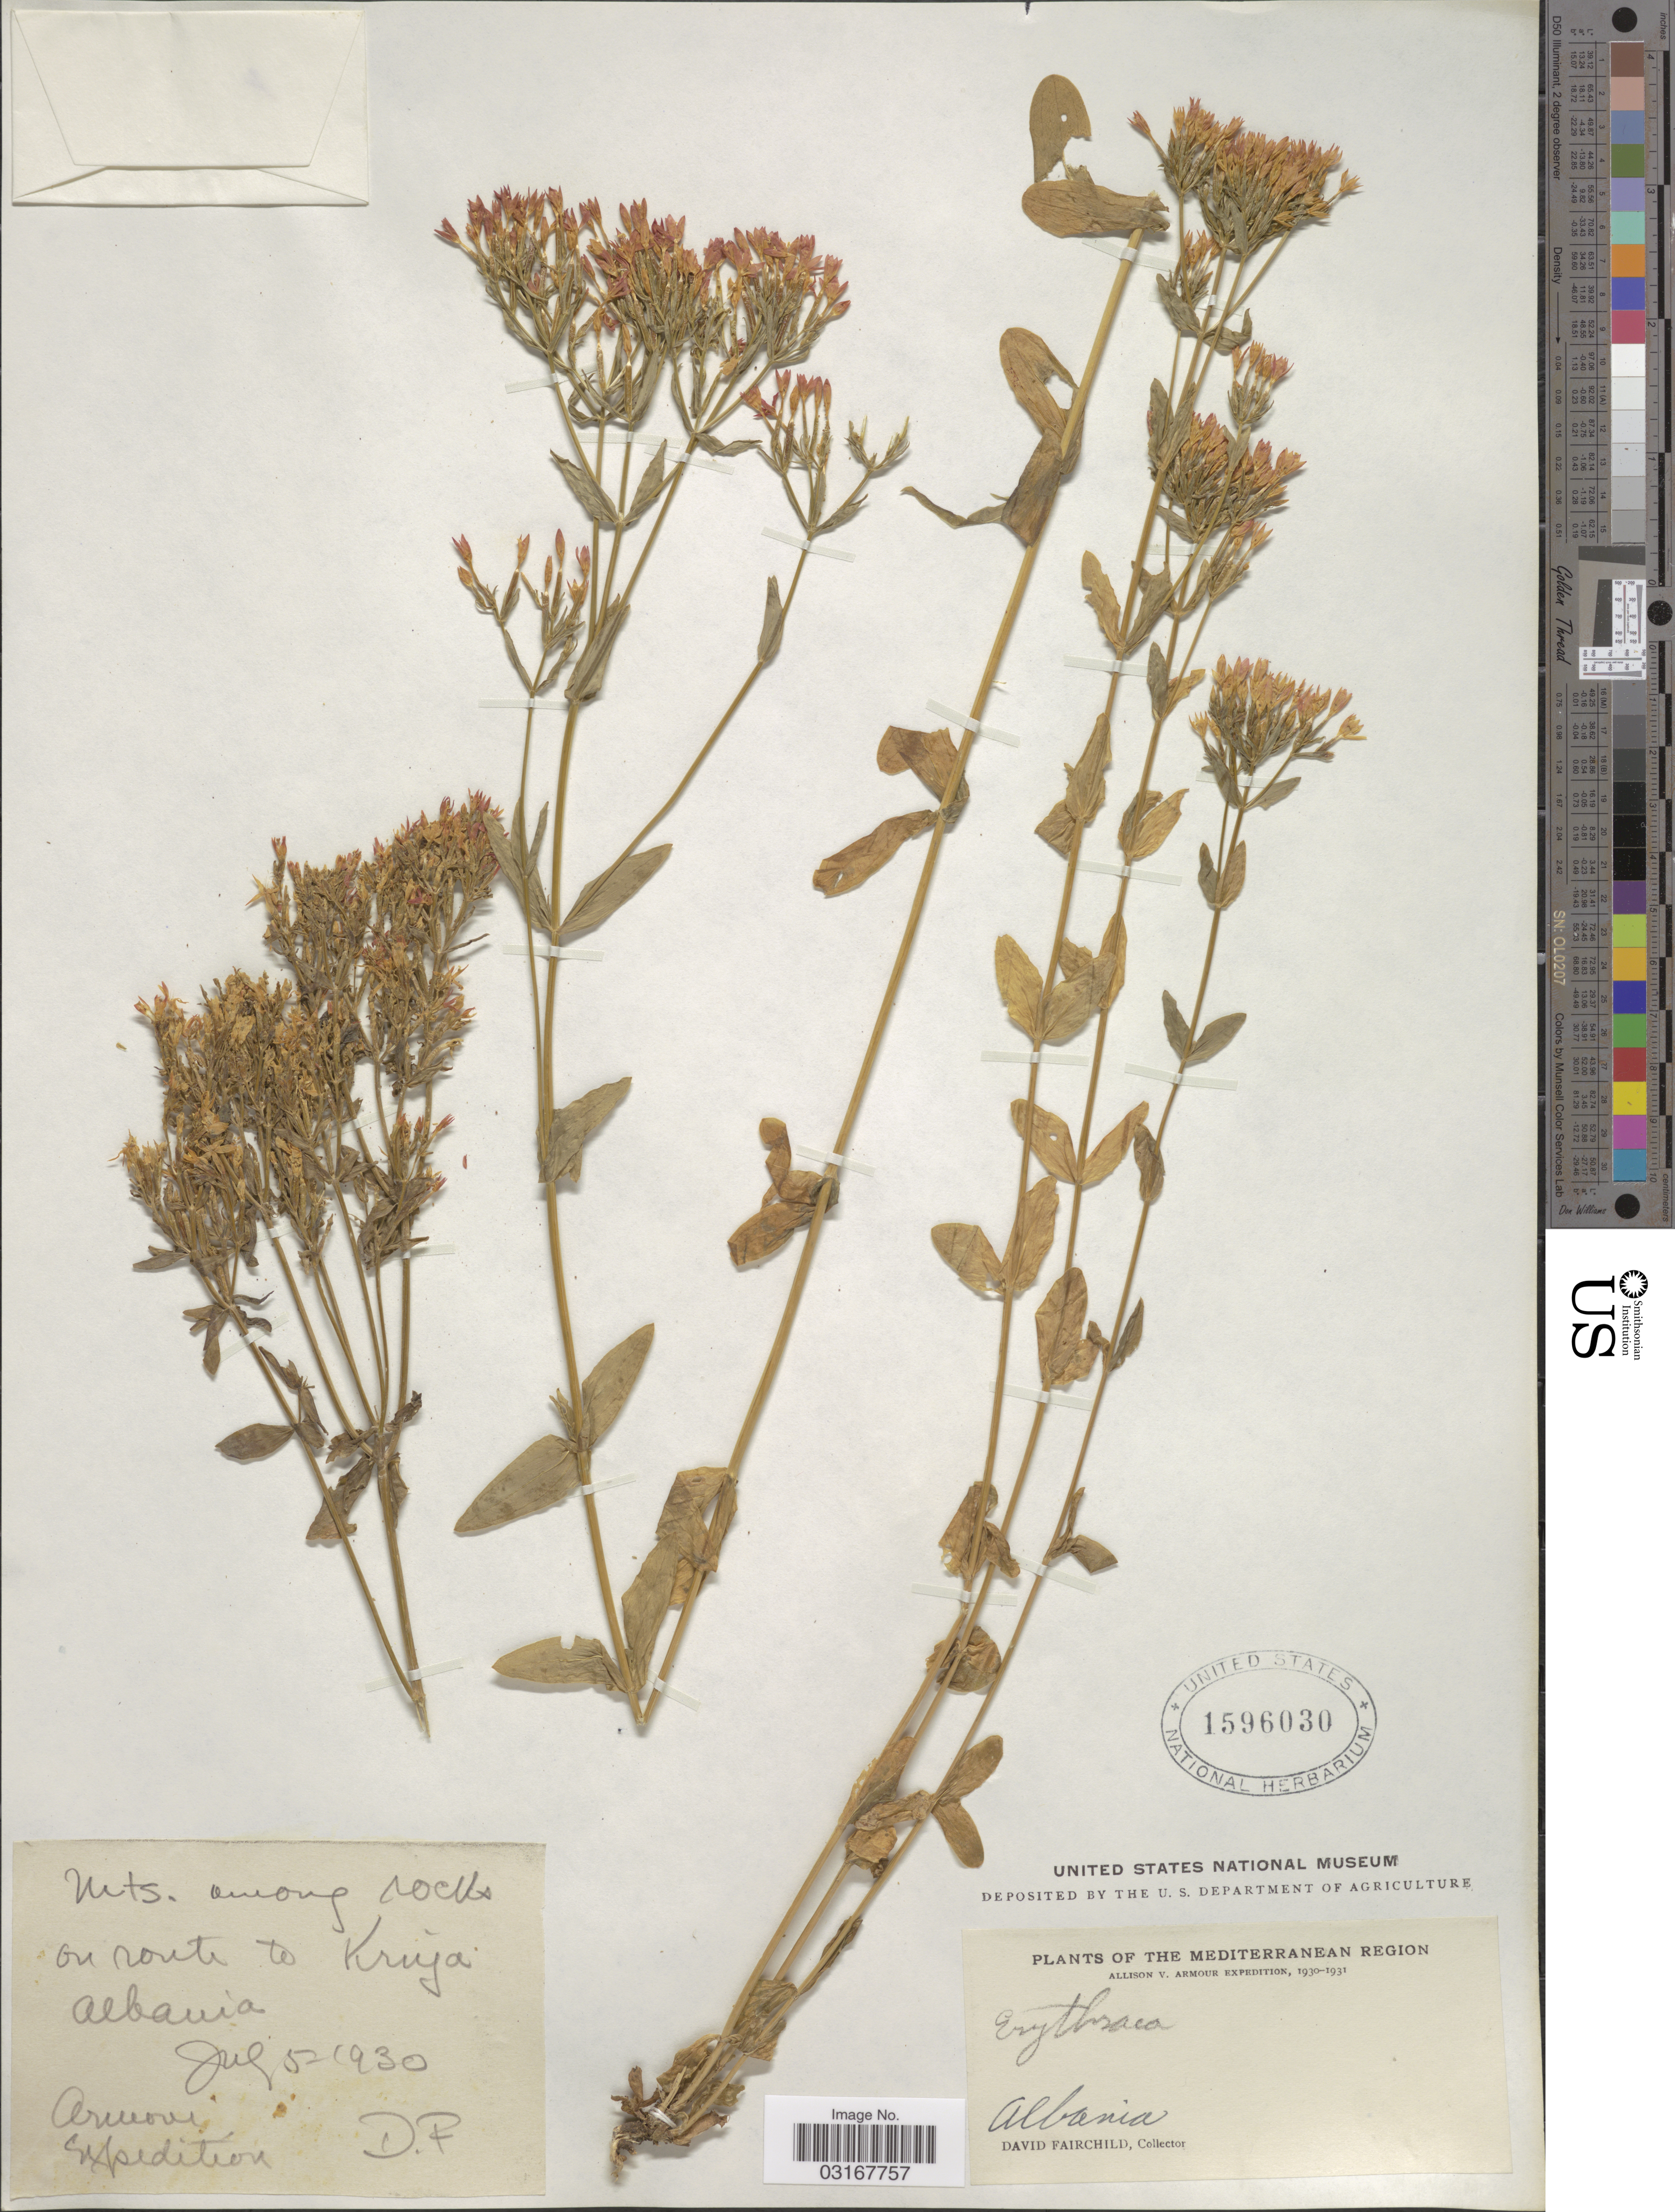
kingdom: Plantae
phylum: Tracheophyta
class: Magnoliopsida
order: Gentianales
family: Gentianaceae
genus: Centaurium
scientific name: Centaurium sp.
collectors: D. Fairchild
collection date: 1930-07-05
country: Albania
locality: The Mediterranean Region, On route to Kriya.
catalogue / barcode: US 1596030